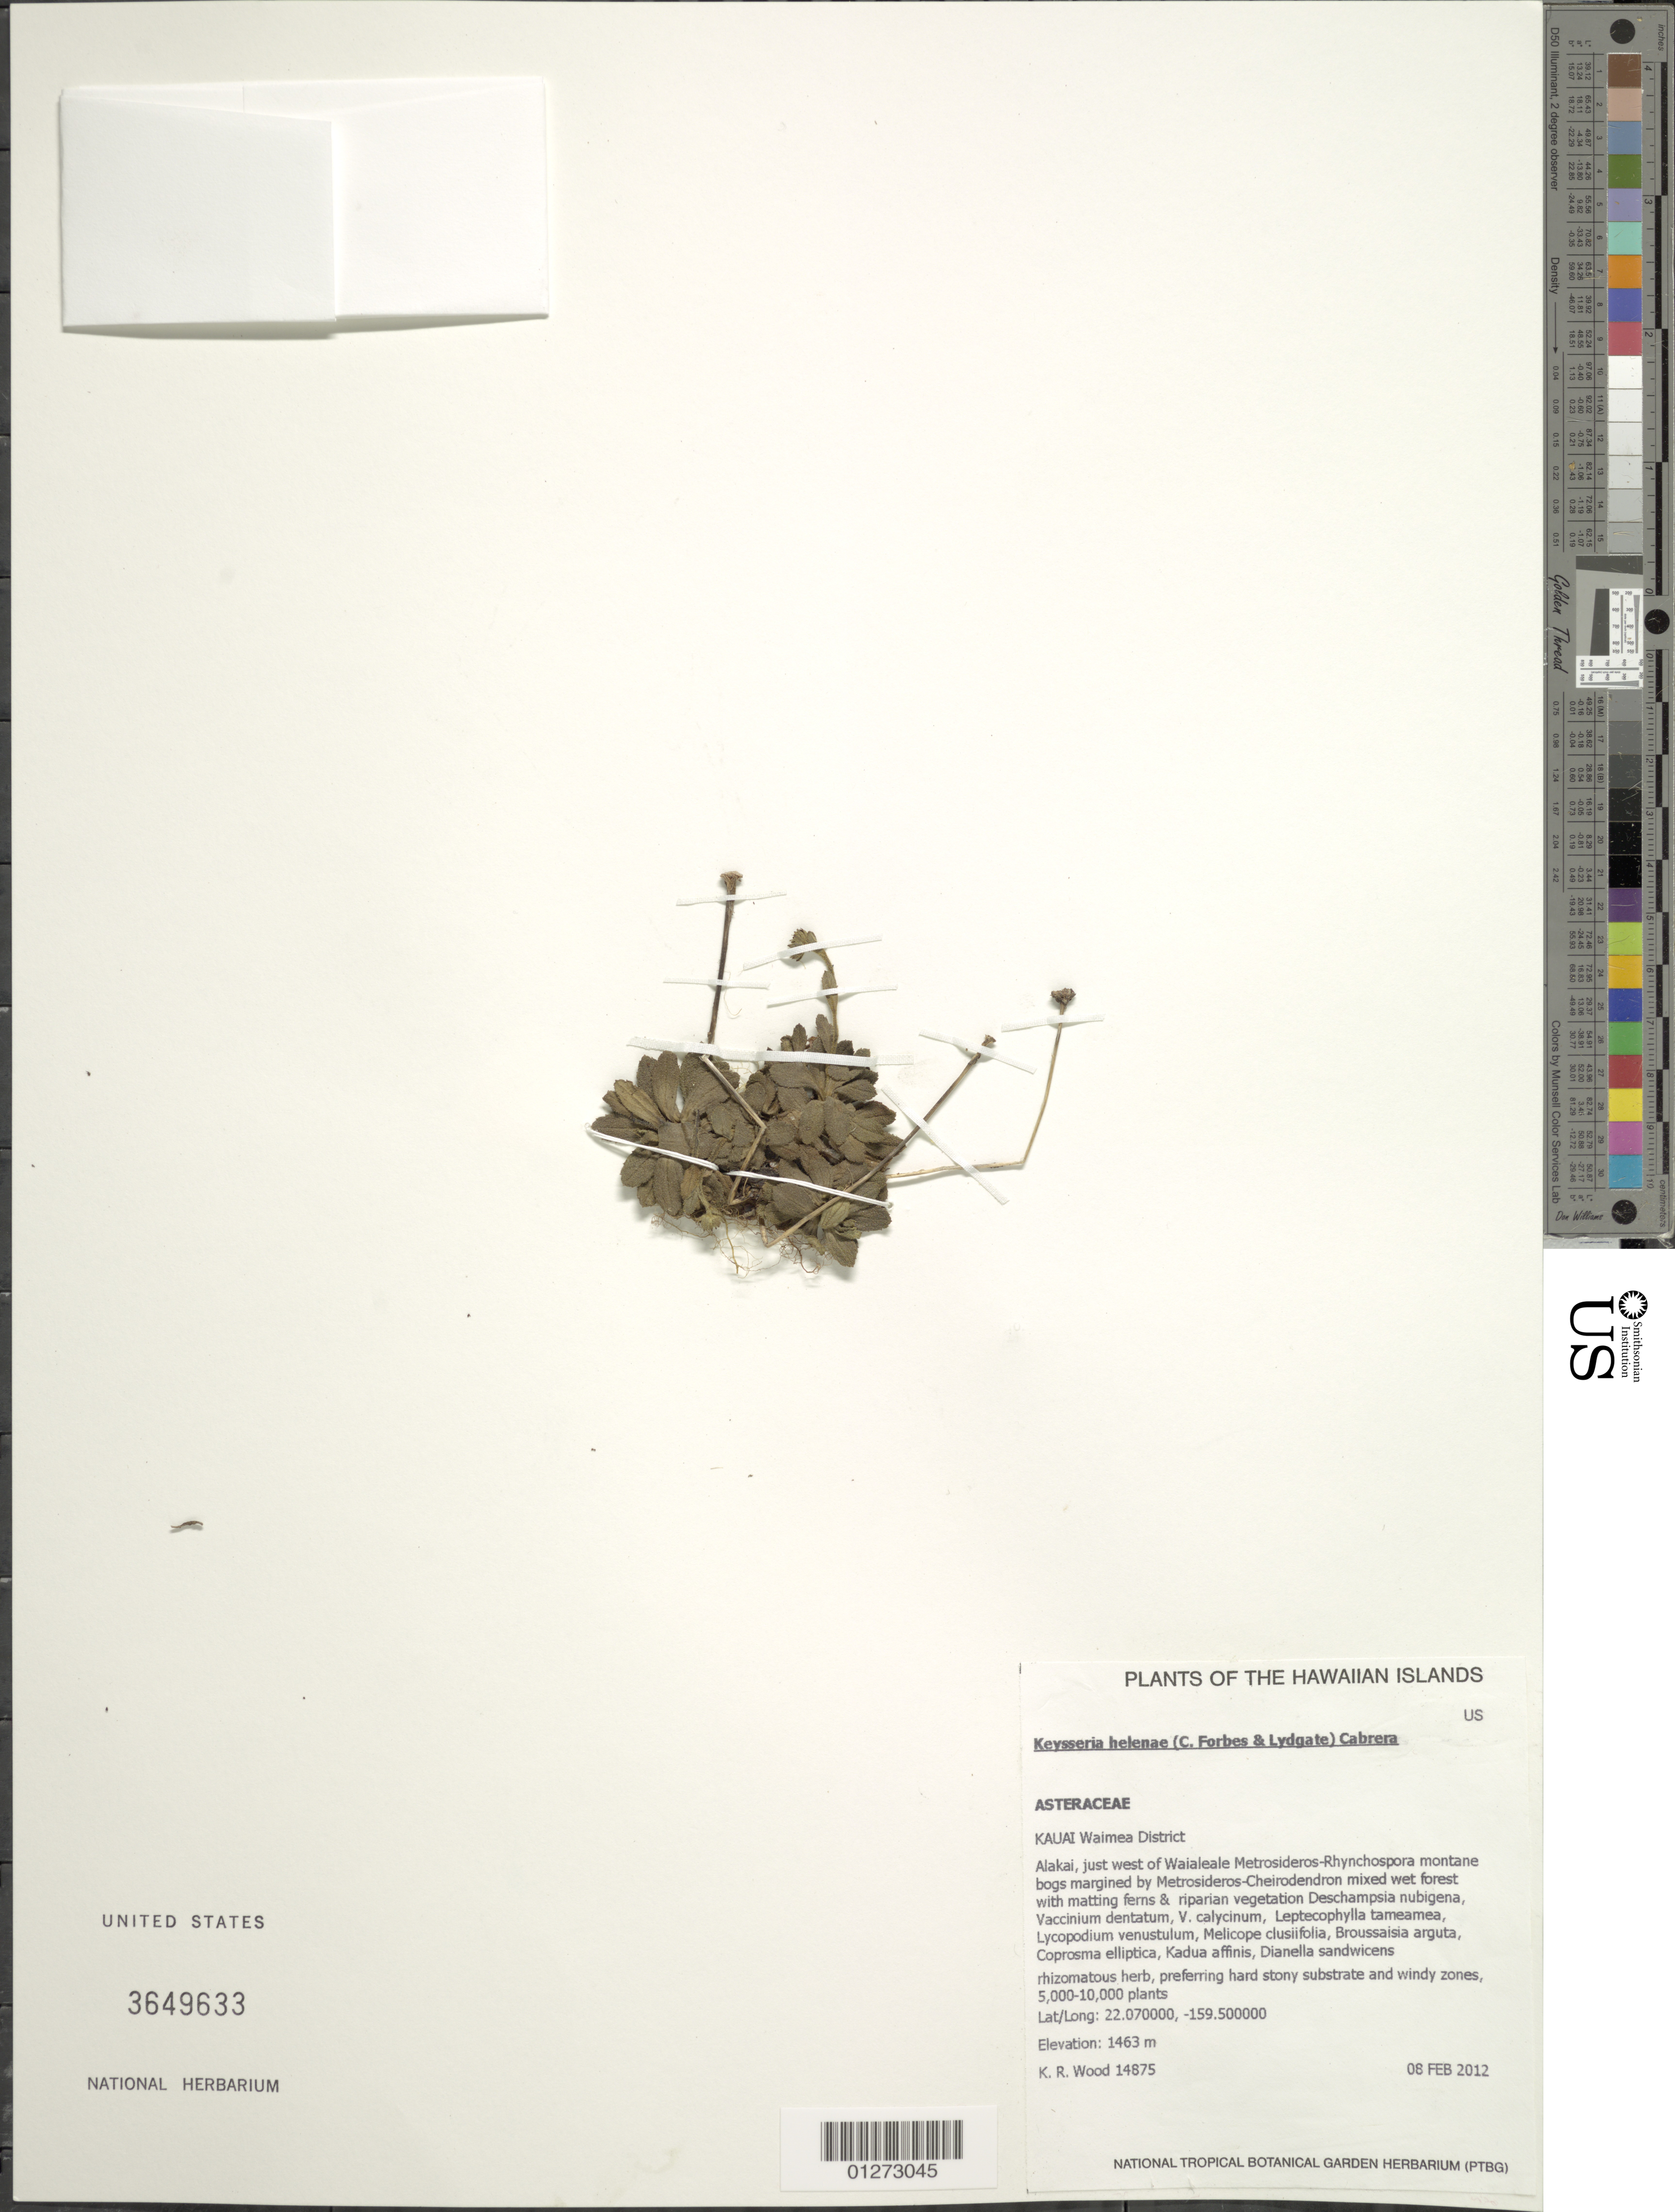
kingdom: Plantae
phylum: Tracheophyta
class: Magnoliopsida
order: Asterales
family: Asteraceae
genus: Keysseria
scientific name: Keysseria helena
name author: (C.N. Forbes & Lydgate) Cabrera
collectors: K. R. Wood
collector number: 14875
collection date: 2012-02-08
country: United States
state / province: Hawaii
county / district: Kauai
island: Kaua'i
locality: Waimea District, Alakai, just west of Waialeale.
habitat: Montane bogs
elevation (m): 1463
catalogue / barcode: US 3649633